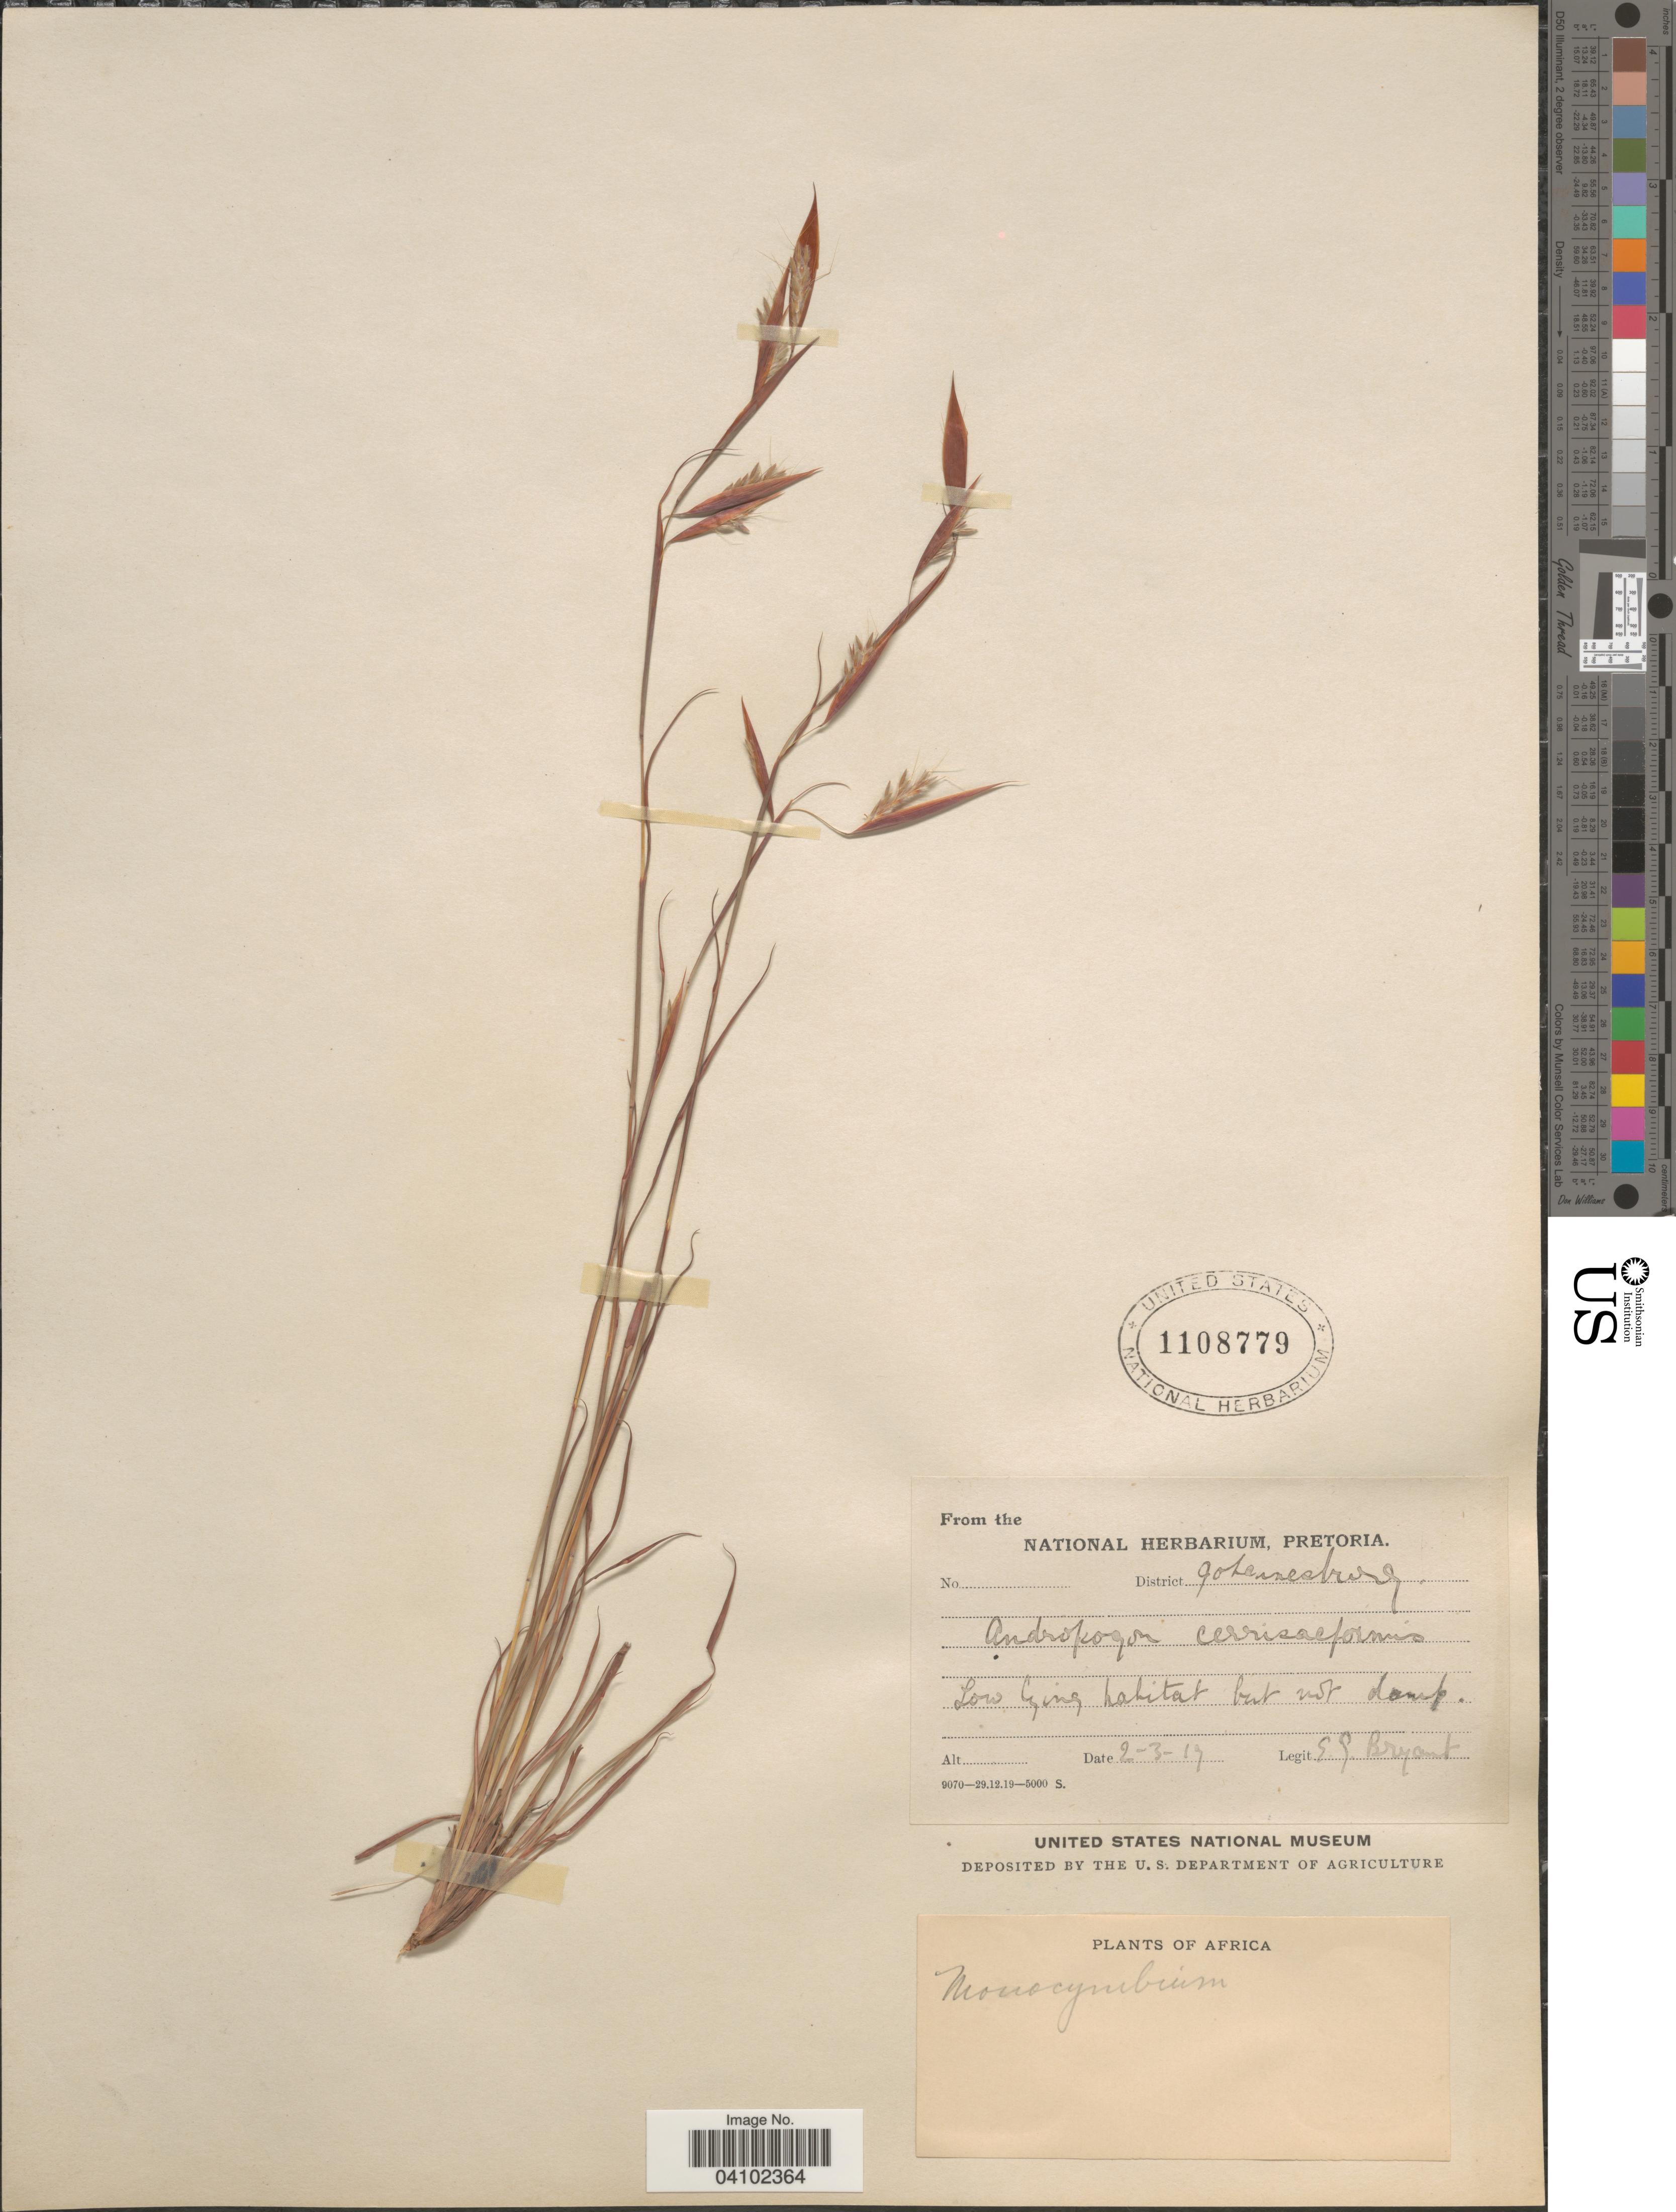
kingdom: Plantae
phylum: Tracheophyta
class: Liliopsida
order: Poales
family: Poaceae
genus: Monocymbium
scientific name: Monocymbium ceresiiforme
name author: (Nees) Stapf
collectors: E. Bryant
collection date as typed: Transcribed d/m/y: 2/3/17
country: South Africa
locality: District Johannesburg.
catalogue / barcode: US 1108779